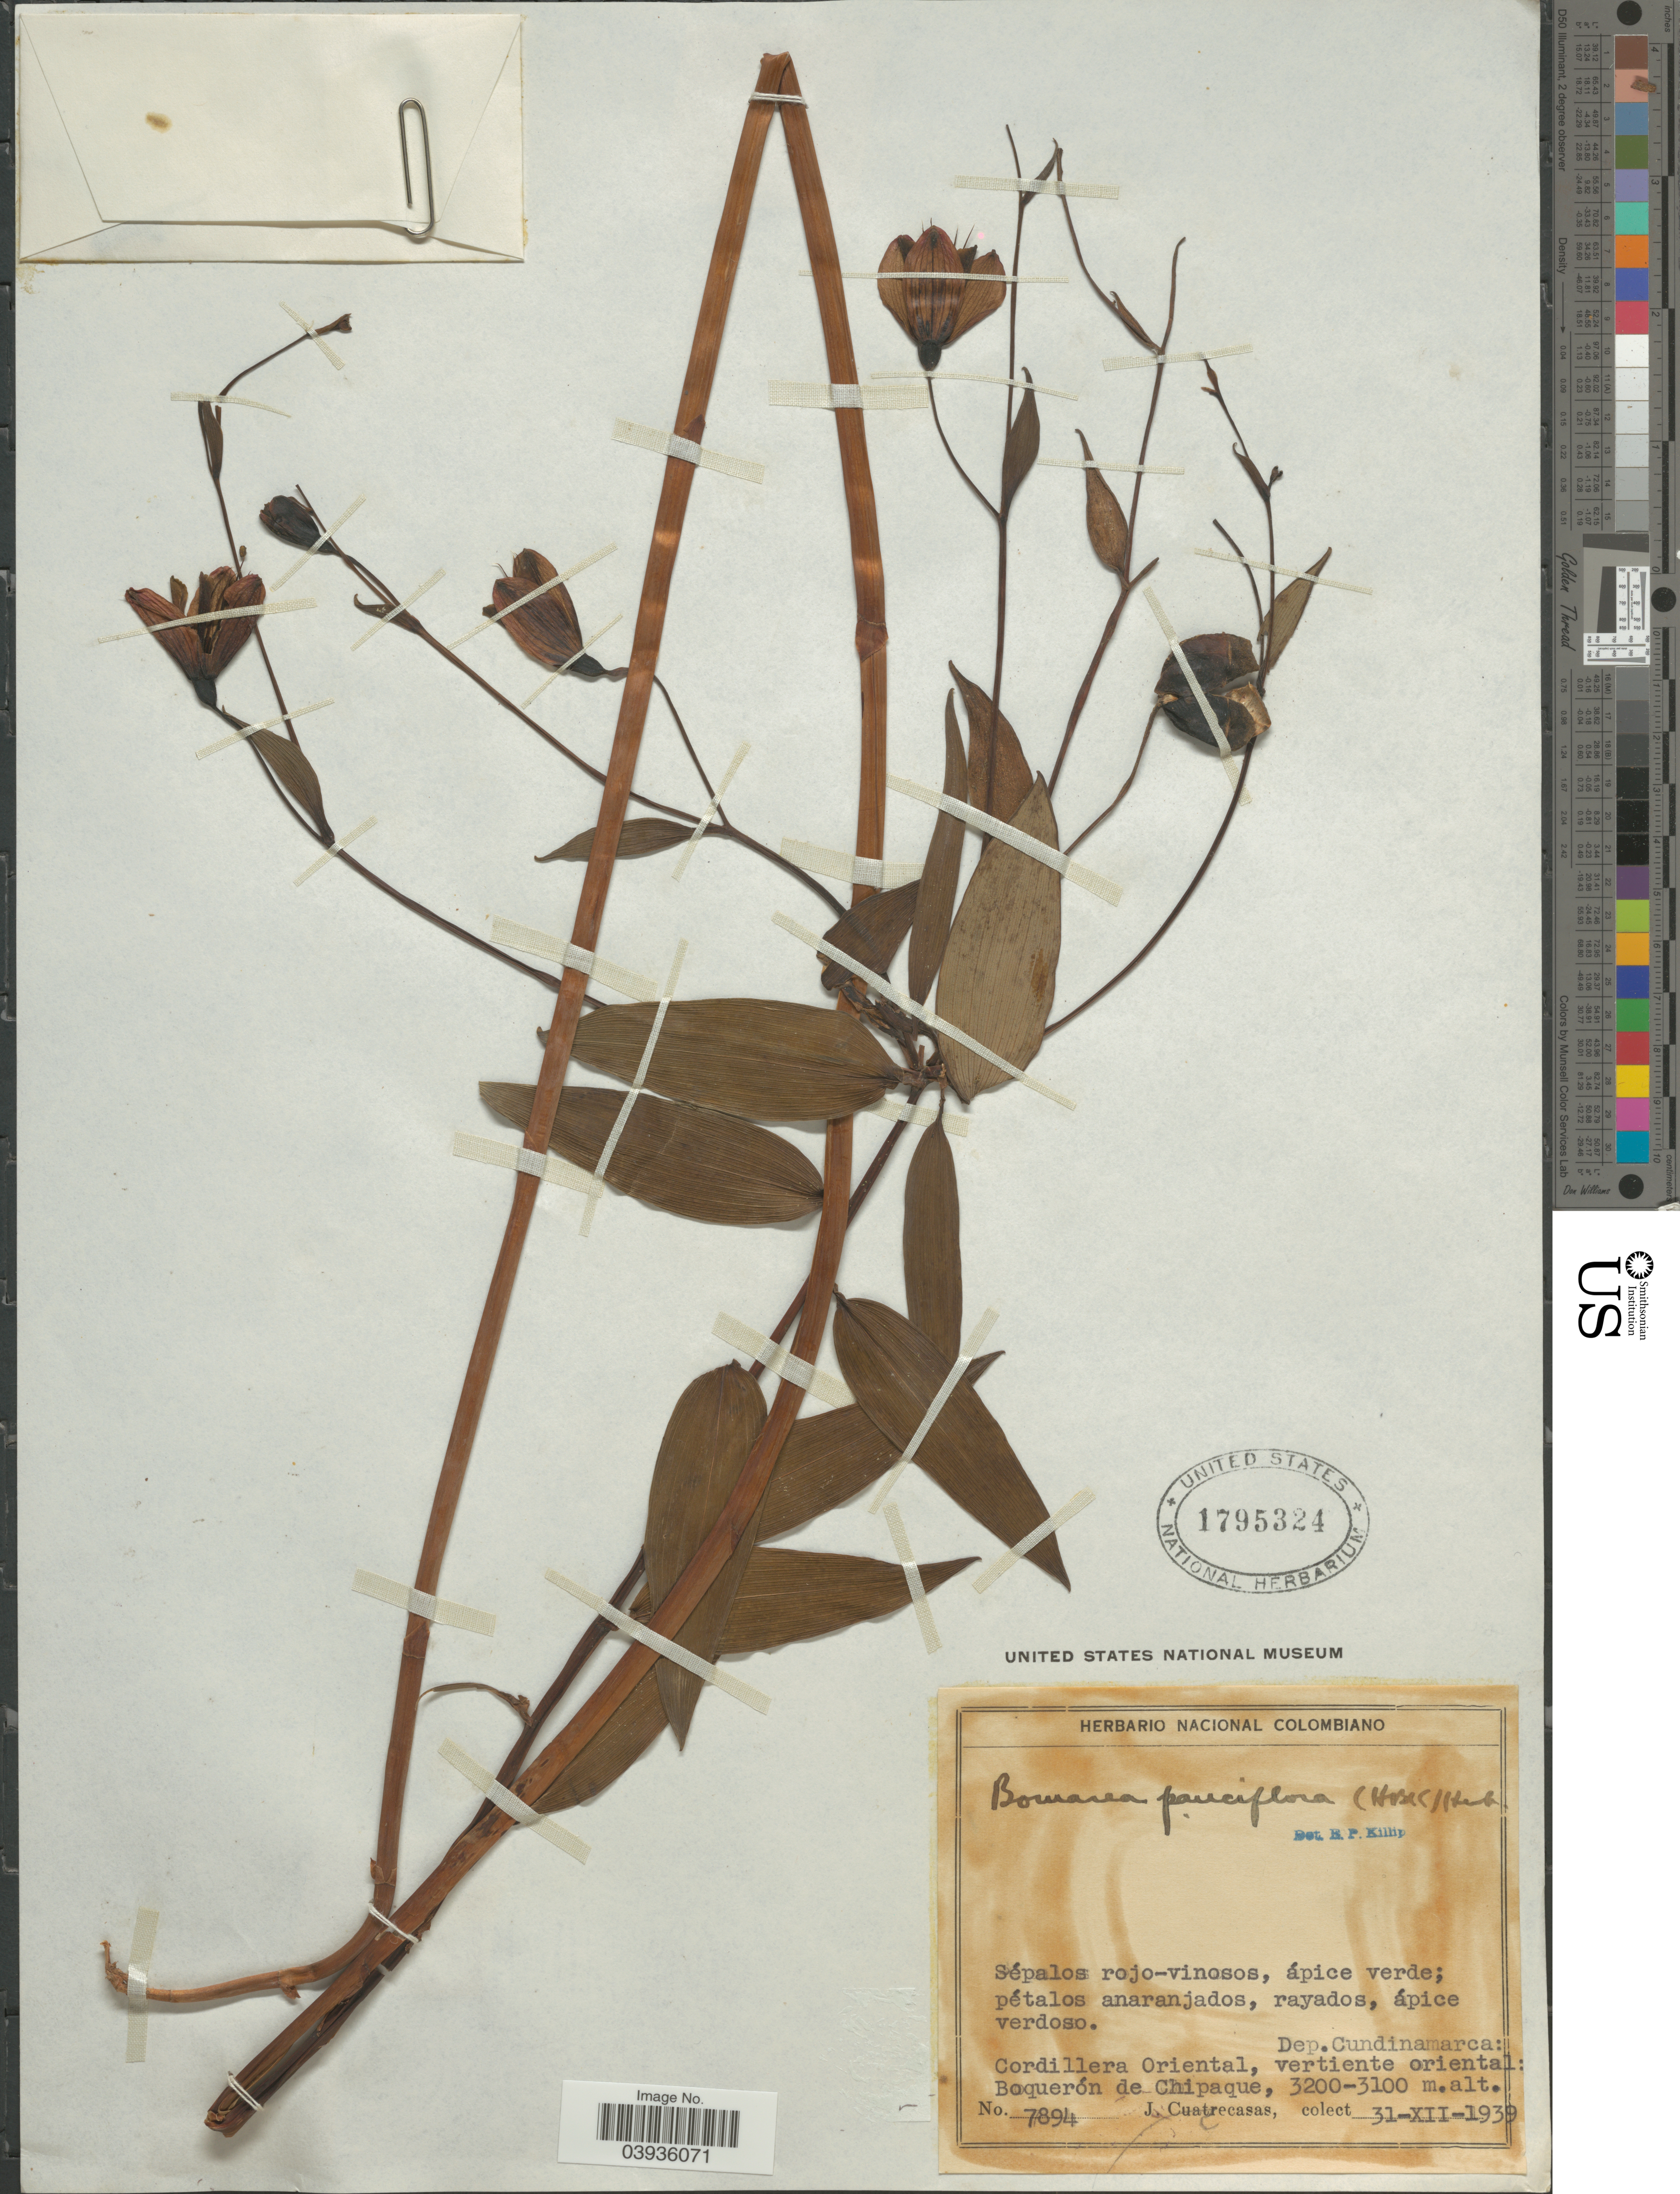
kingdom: Plantae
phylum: Tracheophyta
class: Liliopsida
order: Liliales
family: Alstroemeriaceae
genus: Bomarea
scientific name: Bomarea pauciflora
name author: (Kunth) Herb.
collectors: J. Cuatrecasas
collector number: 7894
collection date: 1939-12-31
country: Colombia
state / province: Cundinamarca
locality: Dep. Cundinamarca: Cordillera Oriental, vertiente oriental: Boquerón de Chipaque.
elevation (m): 3100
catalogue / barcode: US 1795324